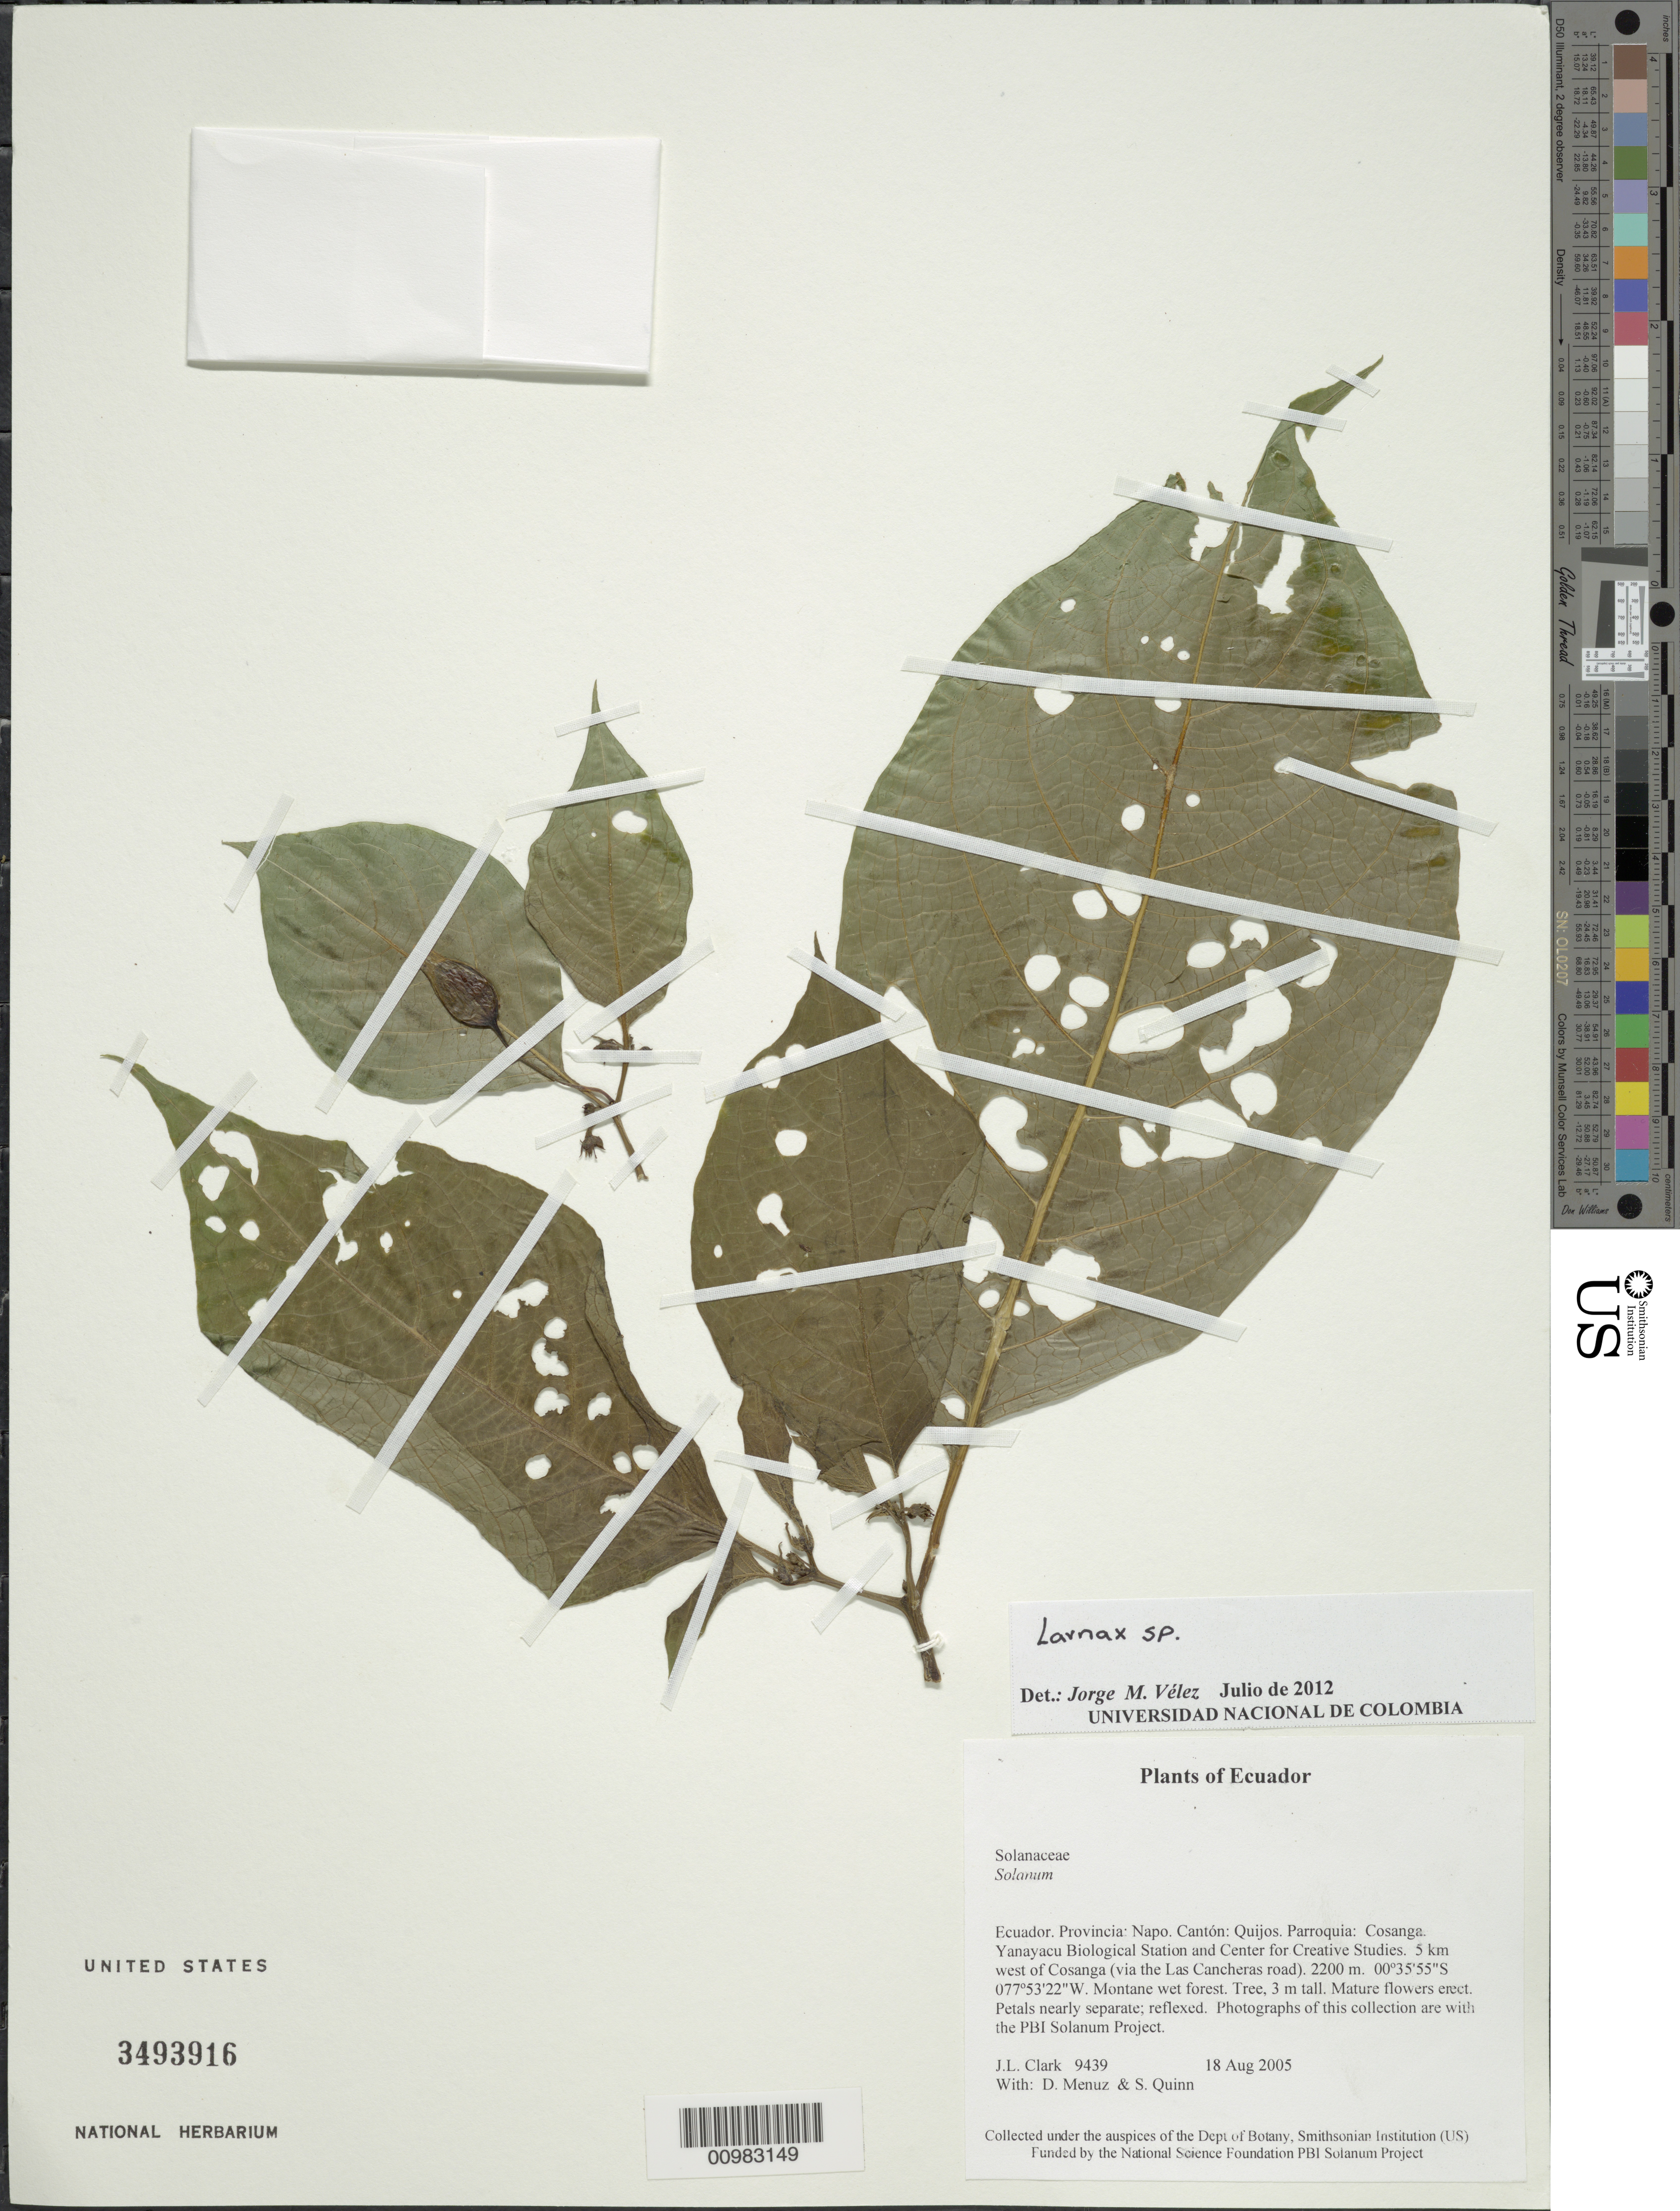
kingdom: Plantae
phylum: Tracheophyta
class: Magnoliopsida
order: Solanales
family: Solanaceae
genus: Solanum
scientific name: Solanum viarum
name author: Dunal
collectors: J. L. Clark, D. Menuz & S. Quinn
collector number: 09439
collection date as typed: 18 Aug 2005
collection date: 2005-08-18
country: Ecuador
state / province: Napo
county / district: Quijos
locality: Parroquia: Cosanga. Yanayacu Biological Station and Center for Creative Studies. 5 km west of Cosanga (via the Las Cancheras road).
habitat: Montane wet forest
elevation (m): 2200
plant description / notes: QCNE, US, silicagel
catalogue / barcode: US 3493916